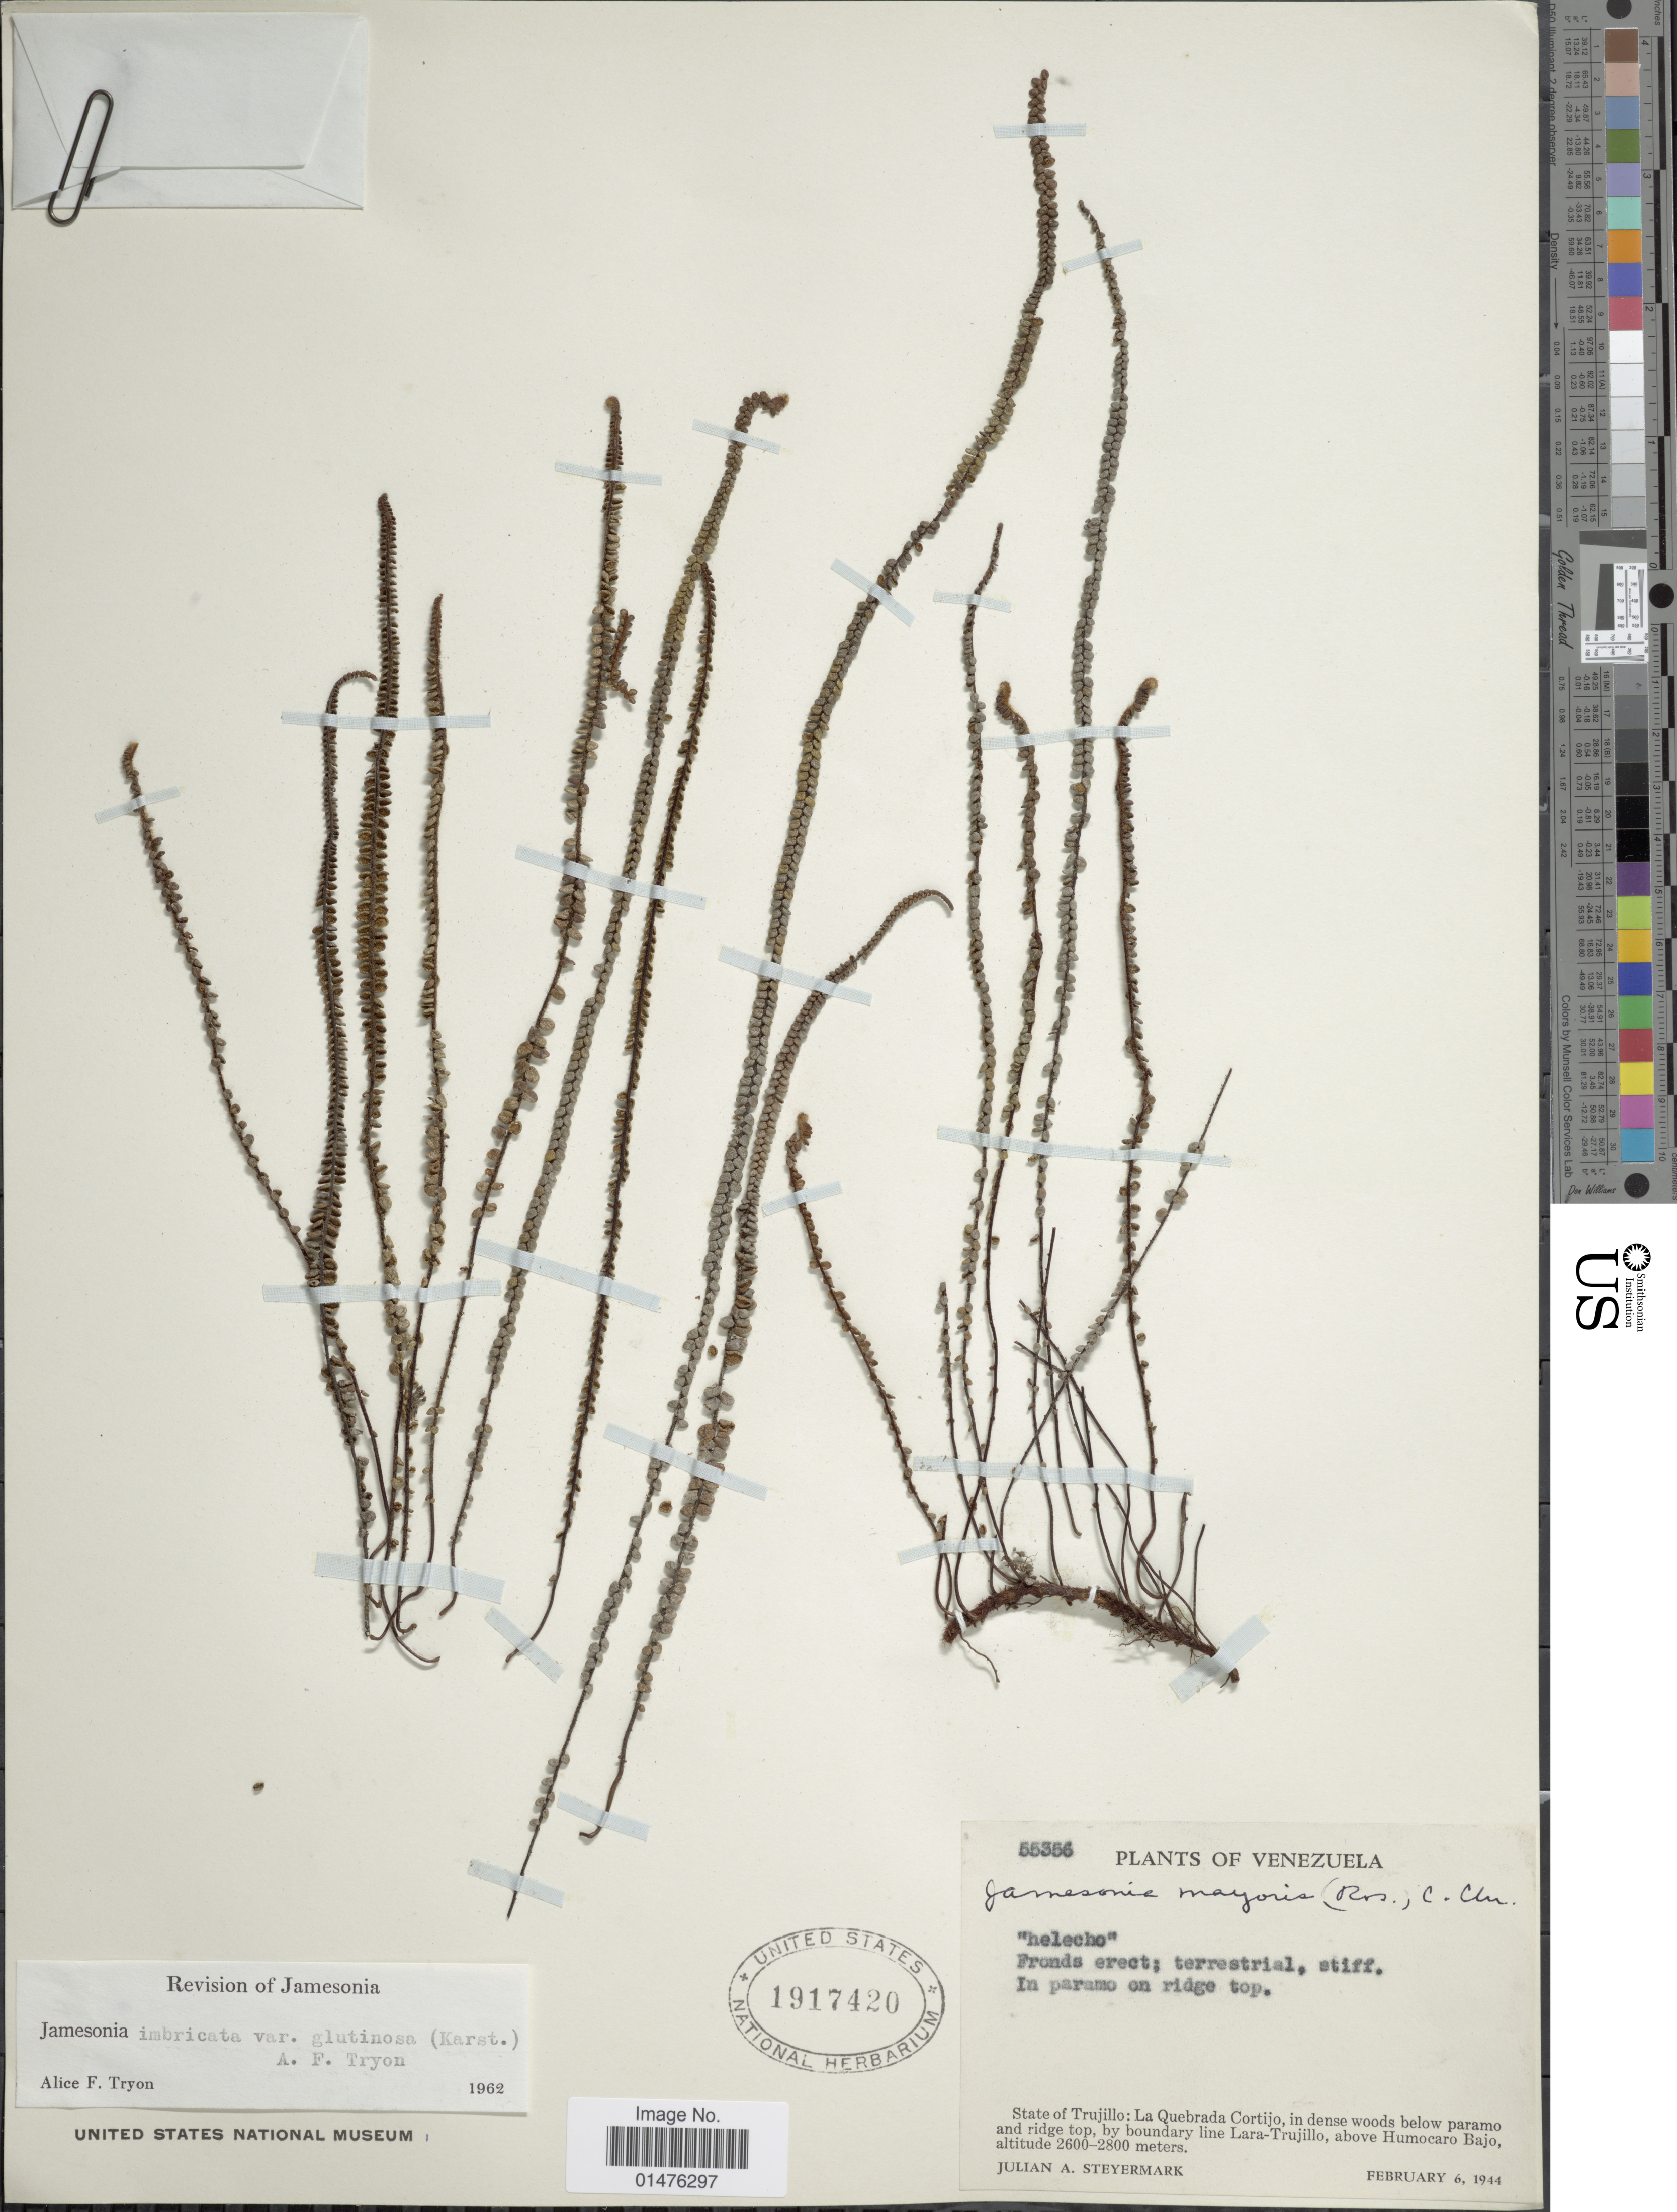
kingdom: Plantae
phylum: Tracheophyta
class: Polypodiopsida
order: Polypodiales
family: Pteridaceae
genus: Jamesonia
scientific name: Jamesonia imbricata var. glutinosa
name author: (H. Karst.) A.F. Tryon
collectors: J. Steyermark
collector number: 55356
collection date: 1944-02-06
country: Venezuela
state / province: Trujillo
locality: La Quebrada Cortijo, in dense woods below paramo and ridge top, by boundary line Lara-Trujilo, above Humocaro Bajo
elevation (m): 2600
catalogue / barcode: US 1917420